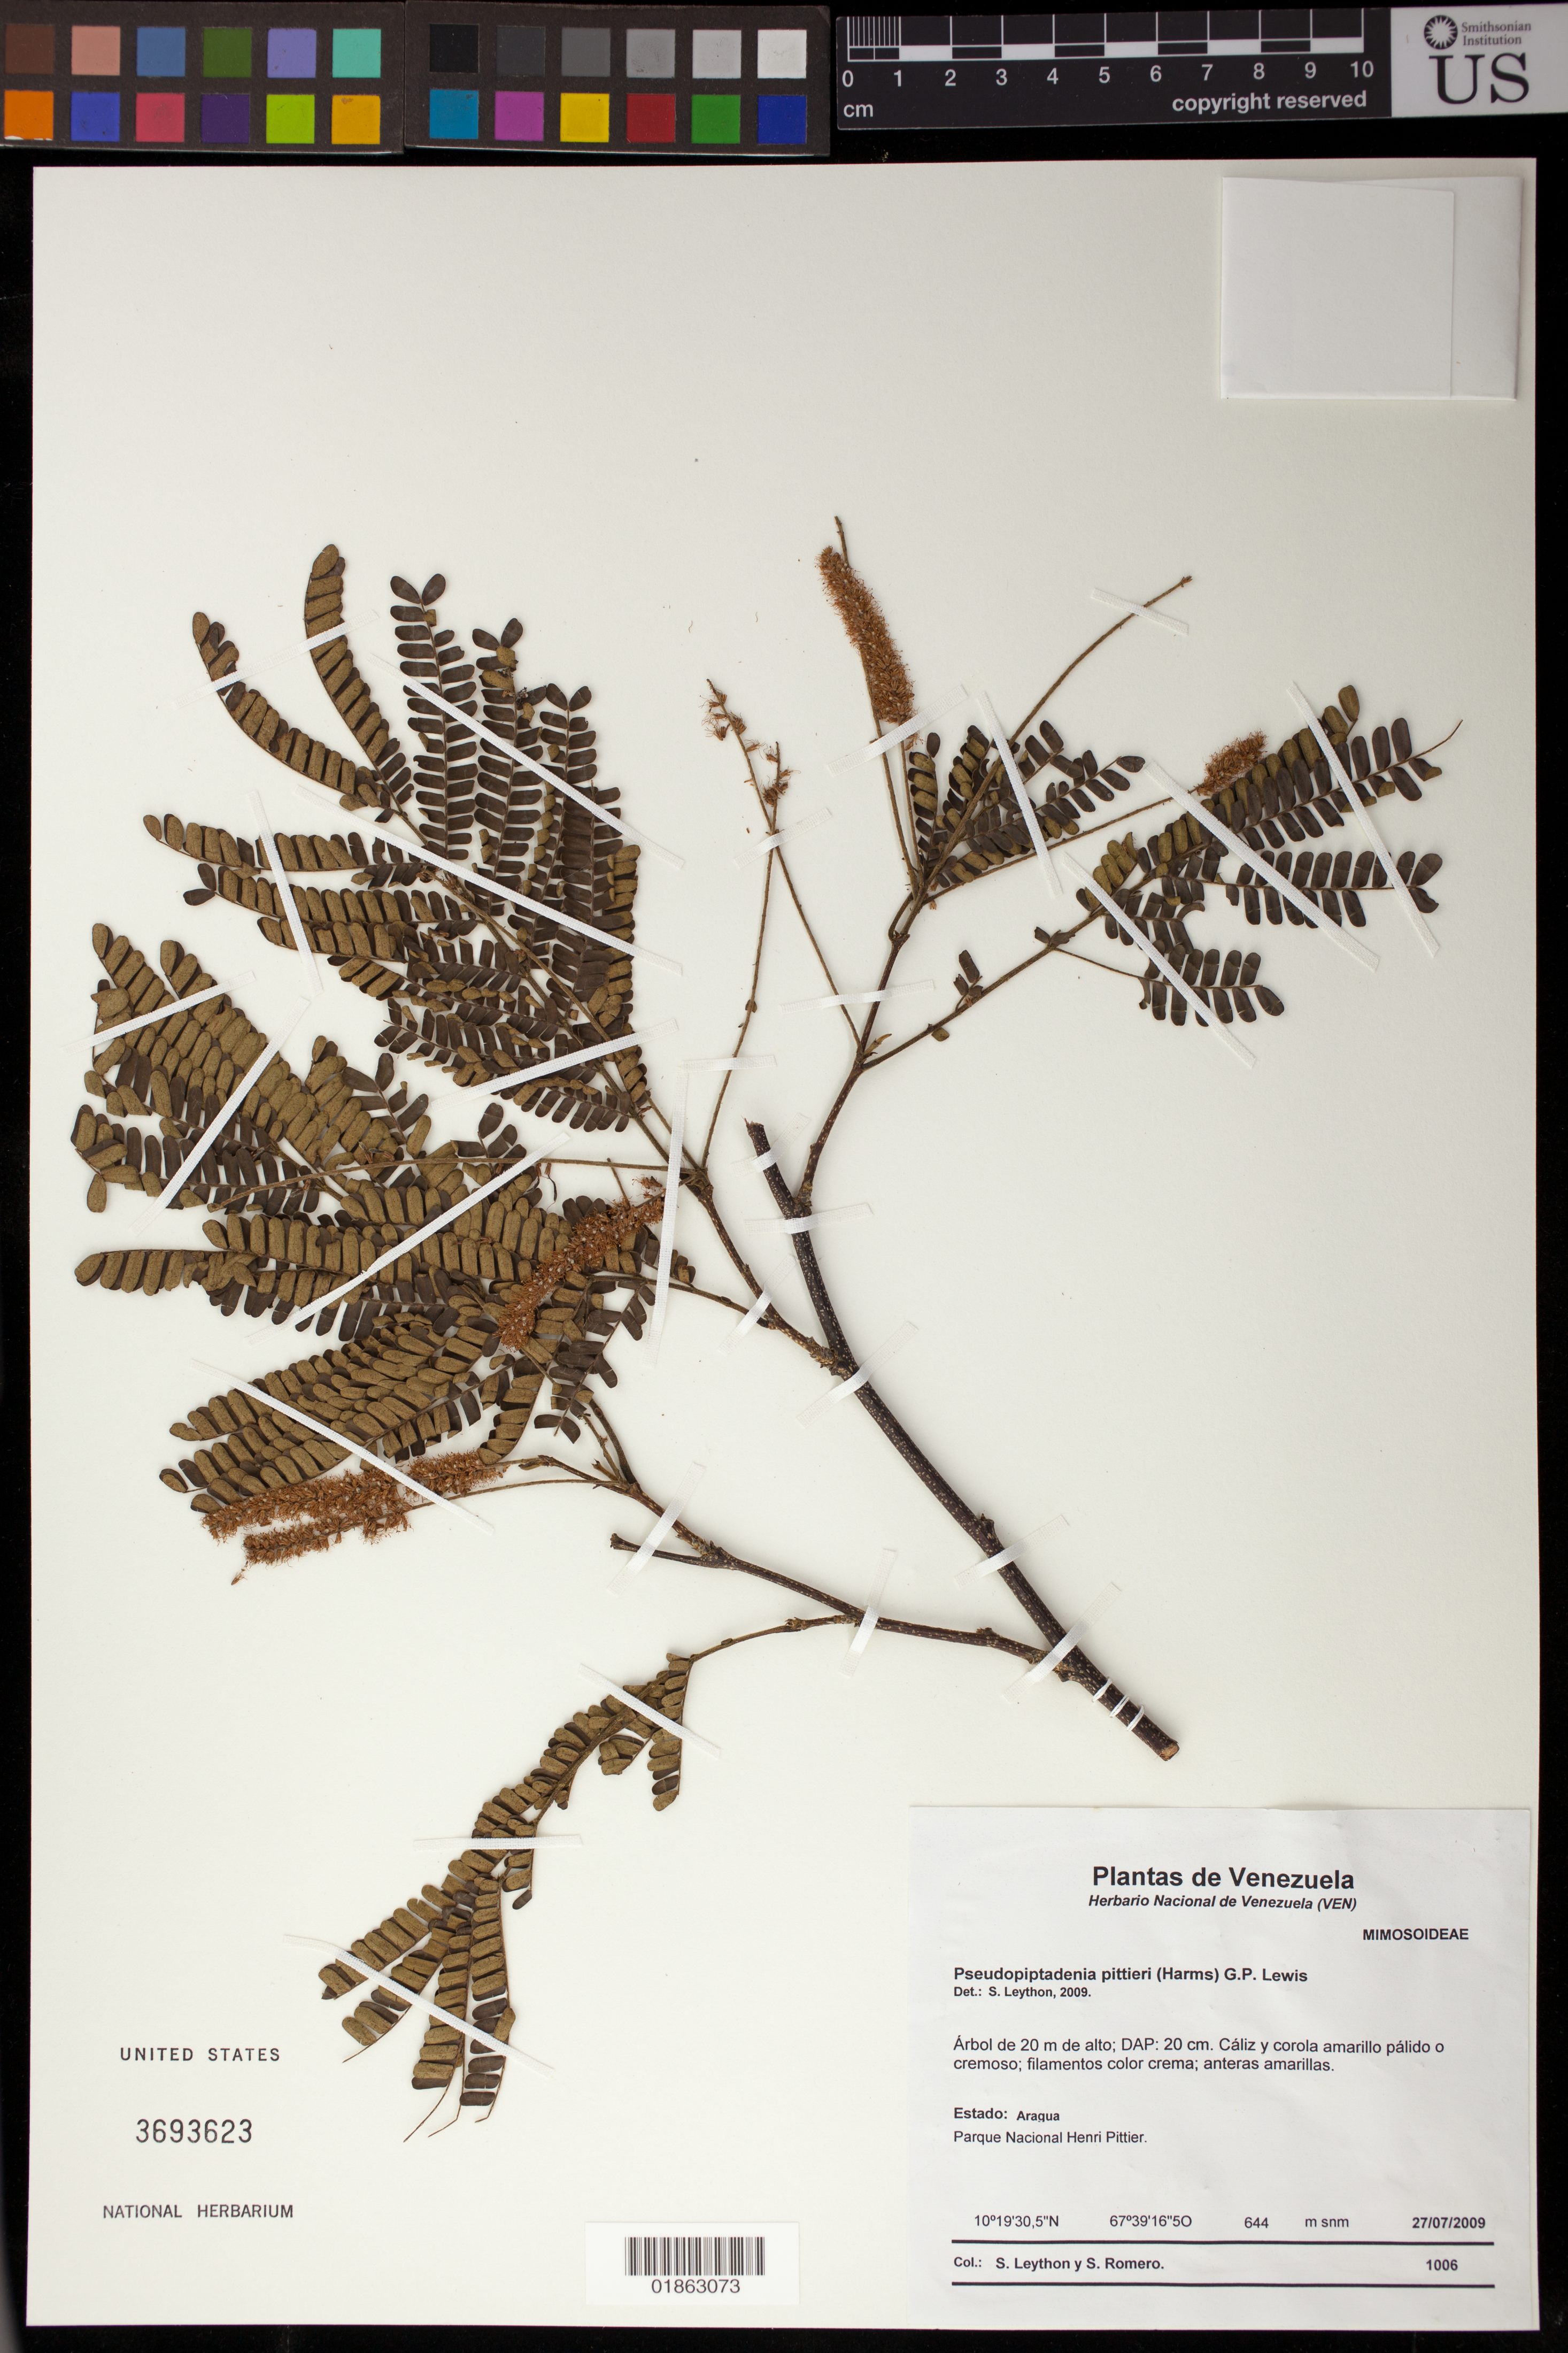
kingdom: Plantae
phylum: Tracheophyta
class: Magnoliopsida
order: Fabales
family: Fabaceae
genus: Marlimorimia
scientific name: Marlimorimia pittieri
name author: (Harms) L.P. Queiroz & L.M. Borges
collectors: S. Leython & S. Romero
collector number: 1006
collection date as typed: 27/07/2009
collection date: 2009-07-27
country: Venezuela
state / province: Aragua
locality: Parque Nacional Henri Pittier.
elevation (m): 644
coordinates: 10°19'30.5"N, 67°39'16"5O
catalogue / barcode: US 3693623